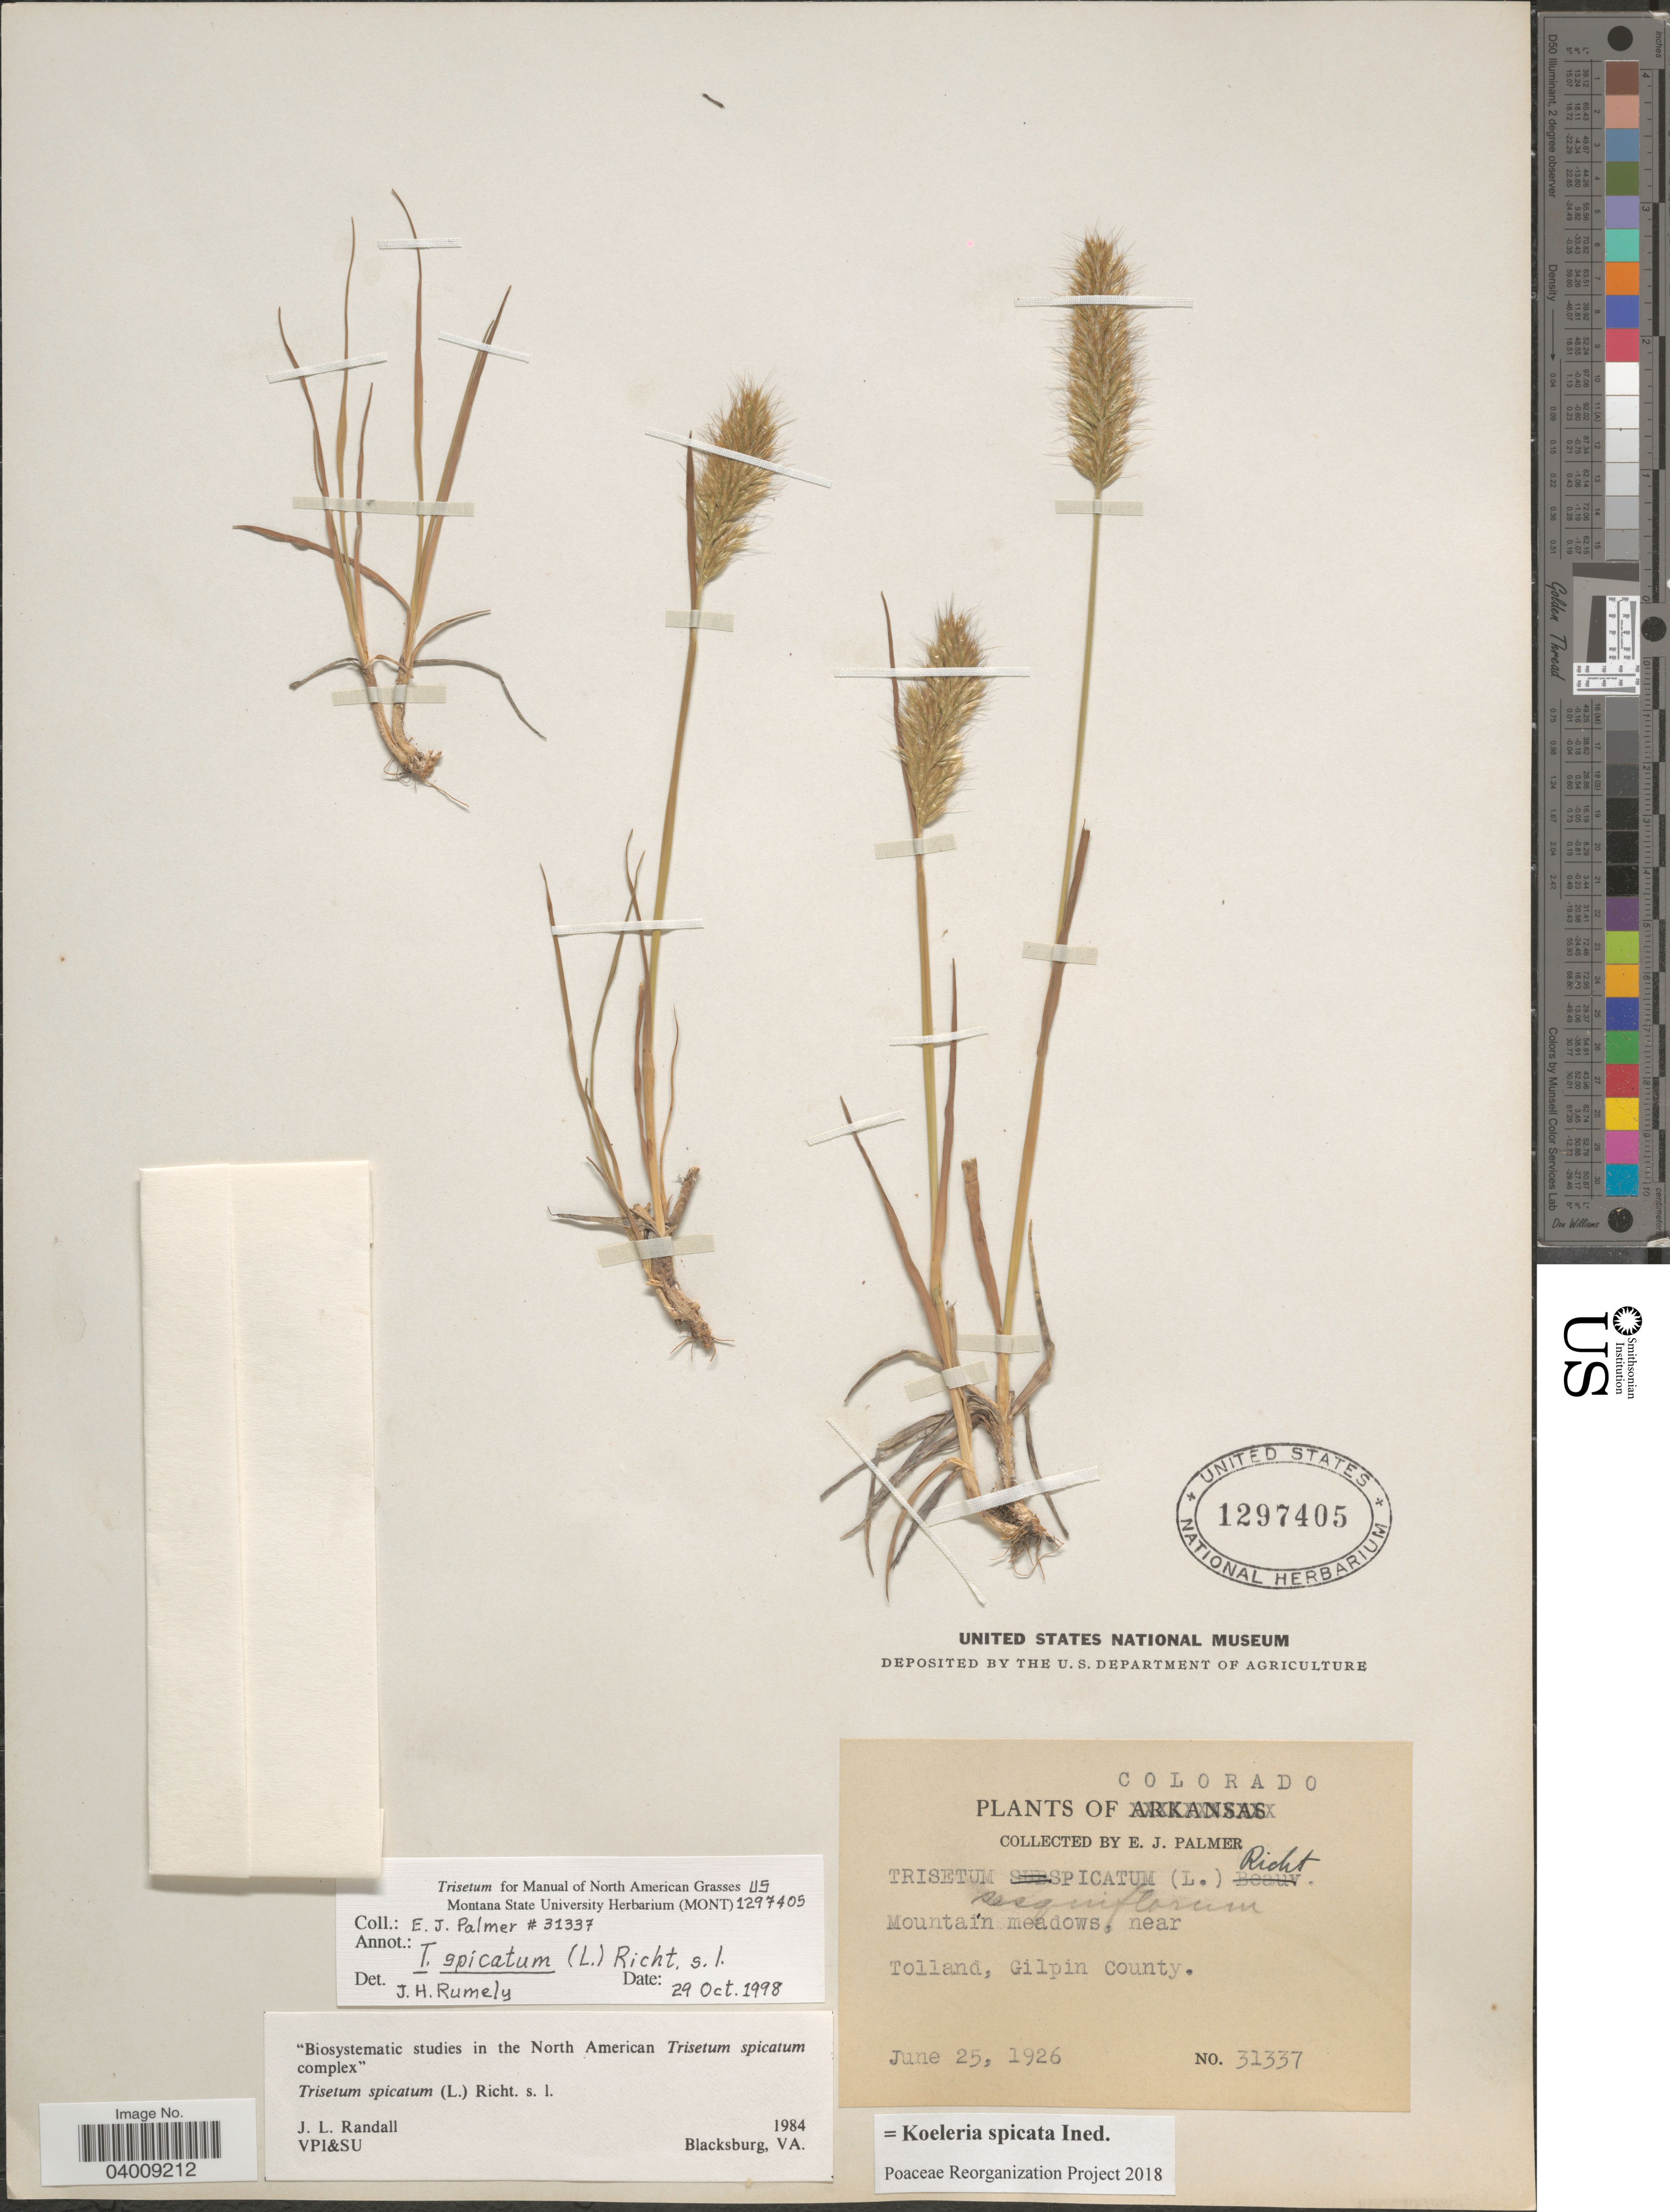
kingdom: Plantae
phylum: Tracheophyta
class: Liliopsida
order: Poales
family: Poaceae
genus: Koeleria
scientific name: Koeleria spicata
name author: (L.) Barberá et al.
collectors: E. J. Palmer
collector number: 31337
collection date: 1926-06-25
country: United States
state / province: Colorado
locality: Mountain meadows, near Tolland, Gilpin County.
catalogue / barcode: US 1297405